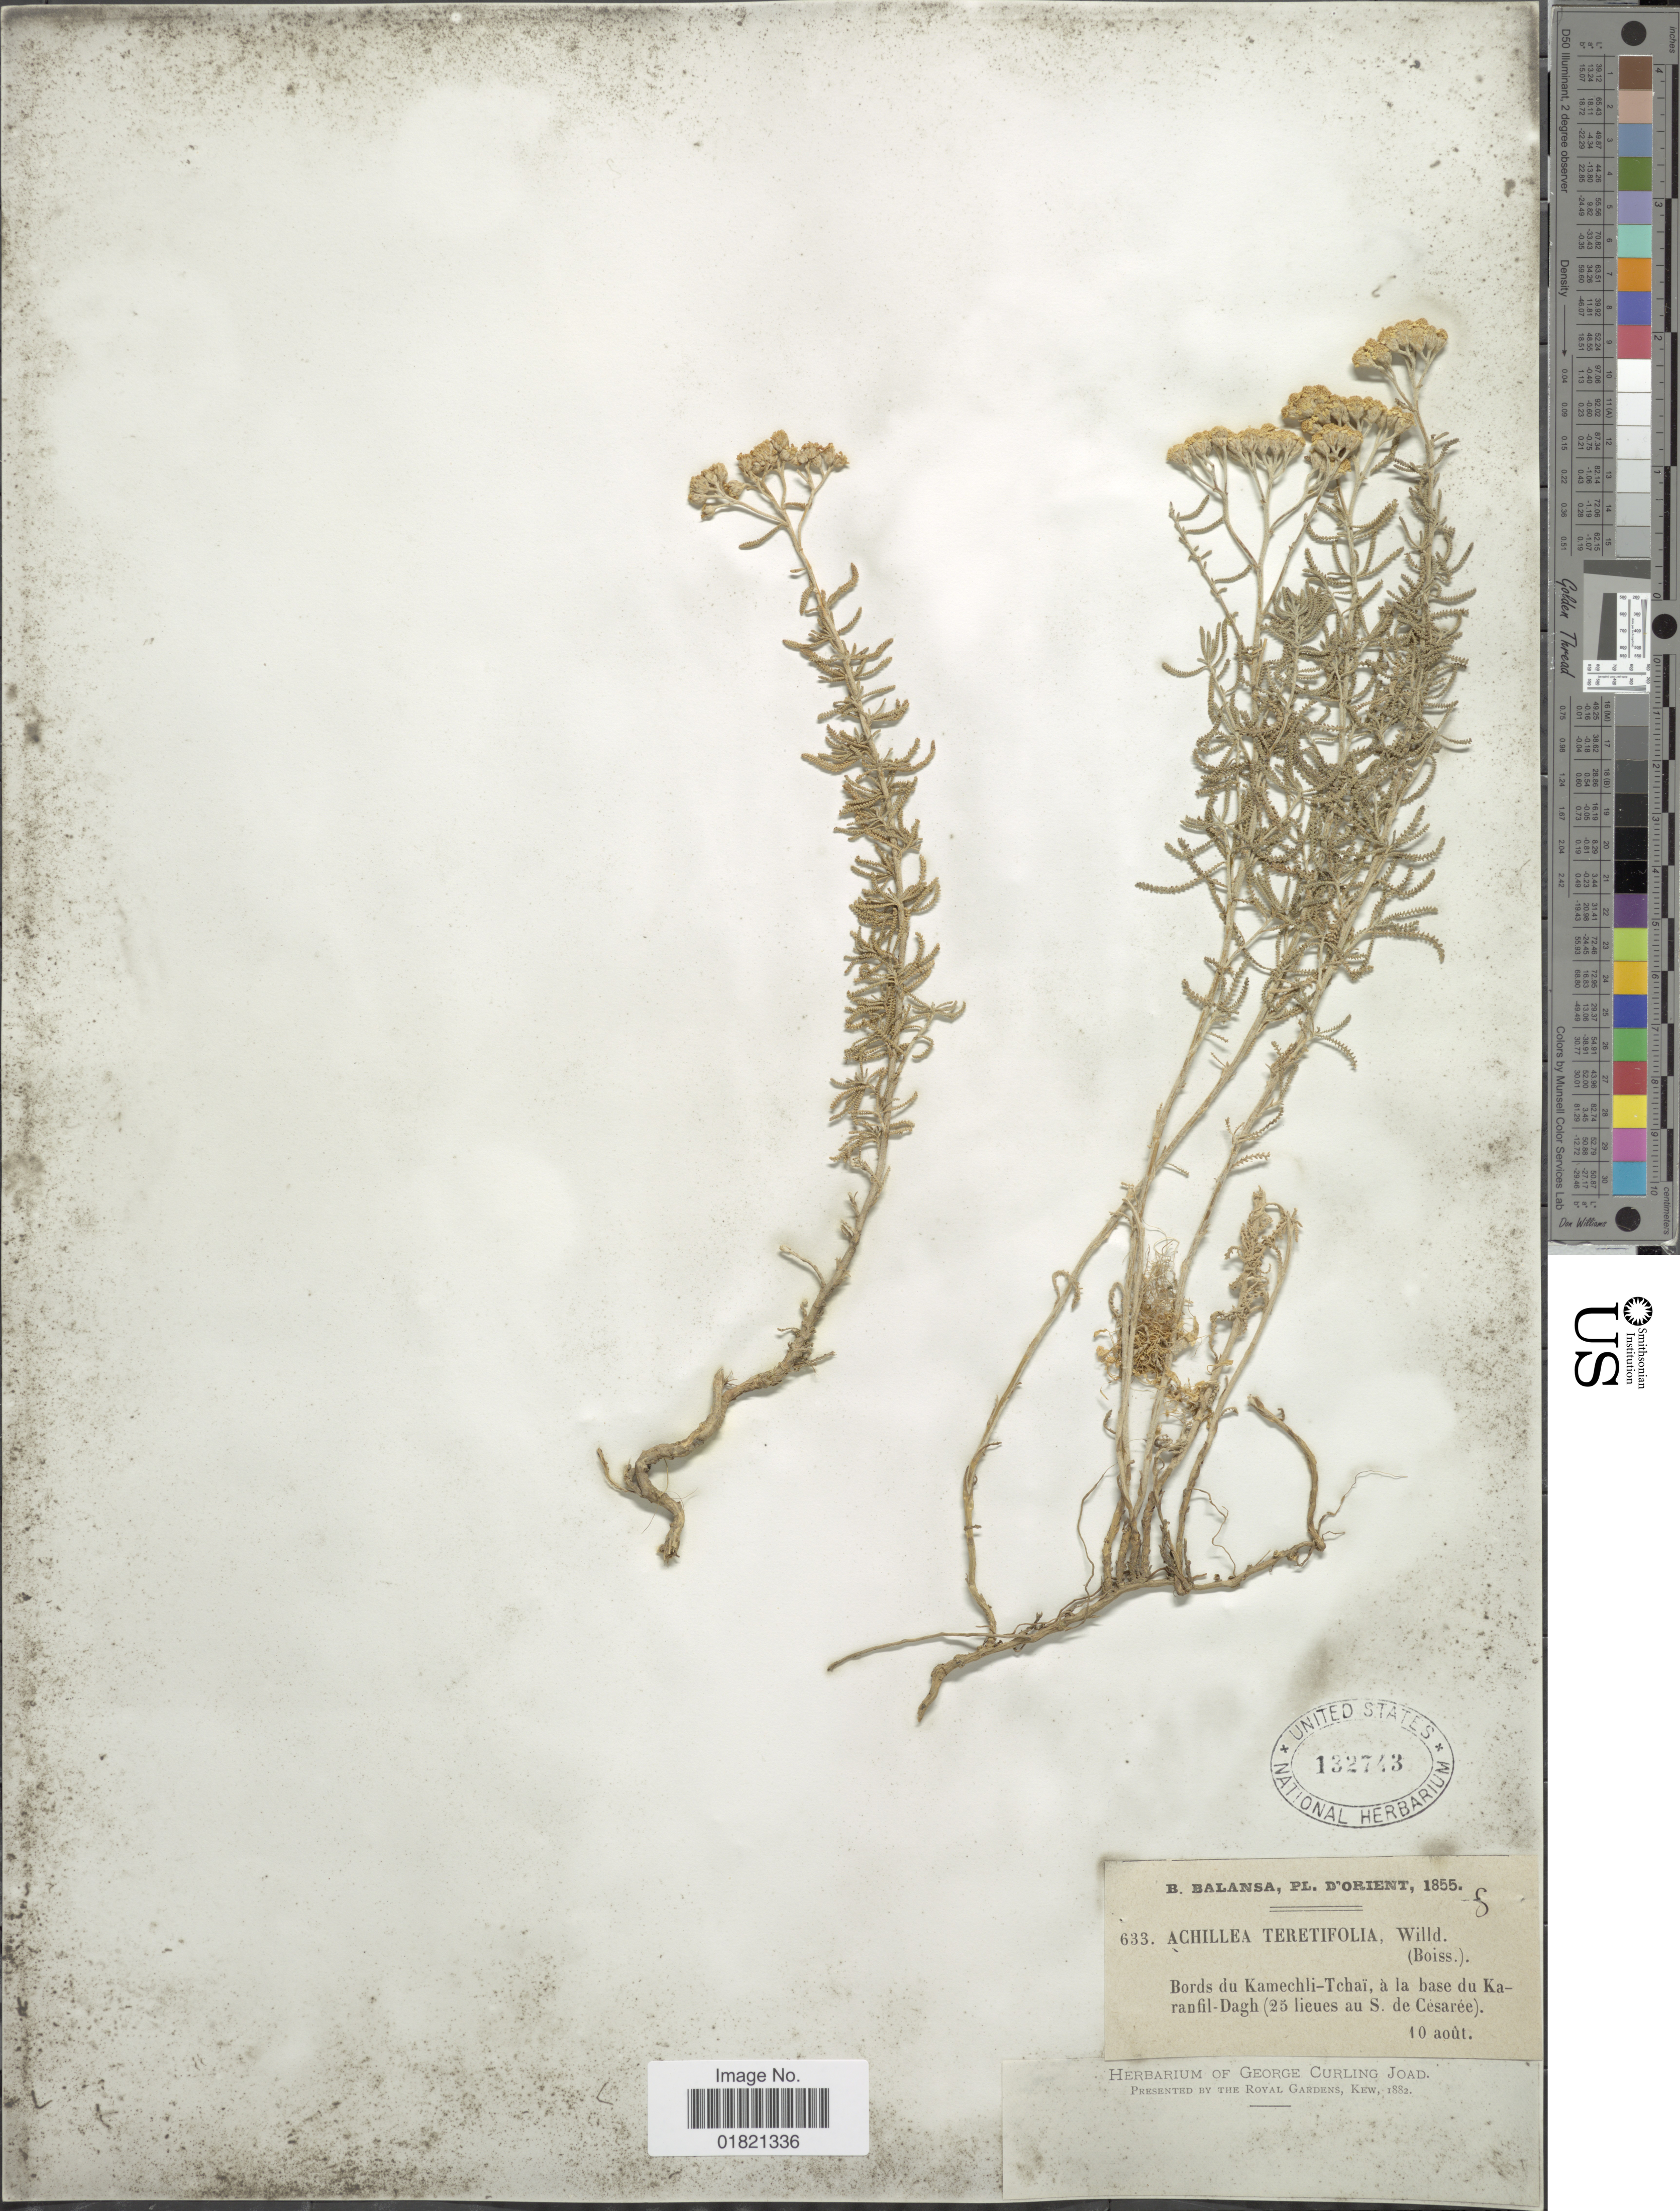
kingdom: Plantae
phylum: Tracheophyta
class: Magnoliopsida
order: Asterales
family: Asteraceae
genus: Achillea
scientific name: Achillea teretifolia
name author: Willd.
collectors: B. Balansa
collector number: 633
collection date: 1855-08-10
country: Turkey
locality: Orient. Bords du Kamechli-Tchaï, à la base du Karanfil-Dagh (25 lieues au S. de Césarée)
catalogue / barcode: US 132743